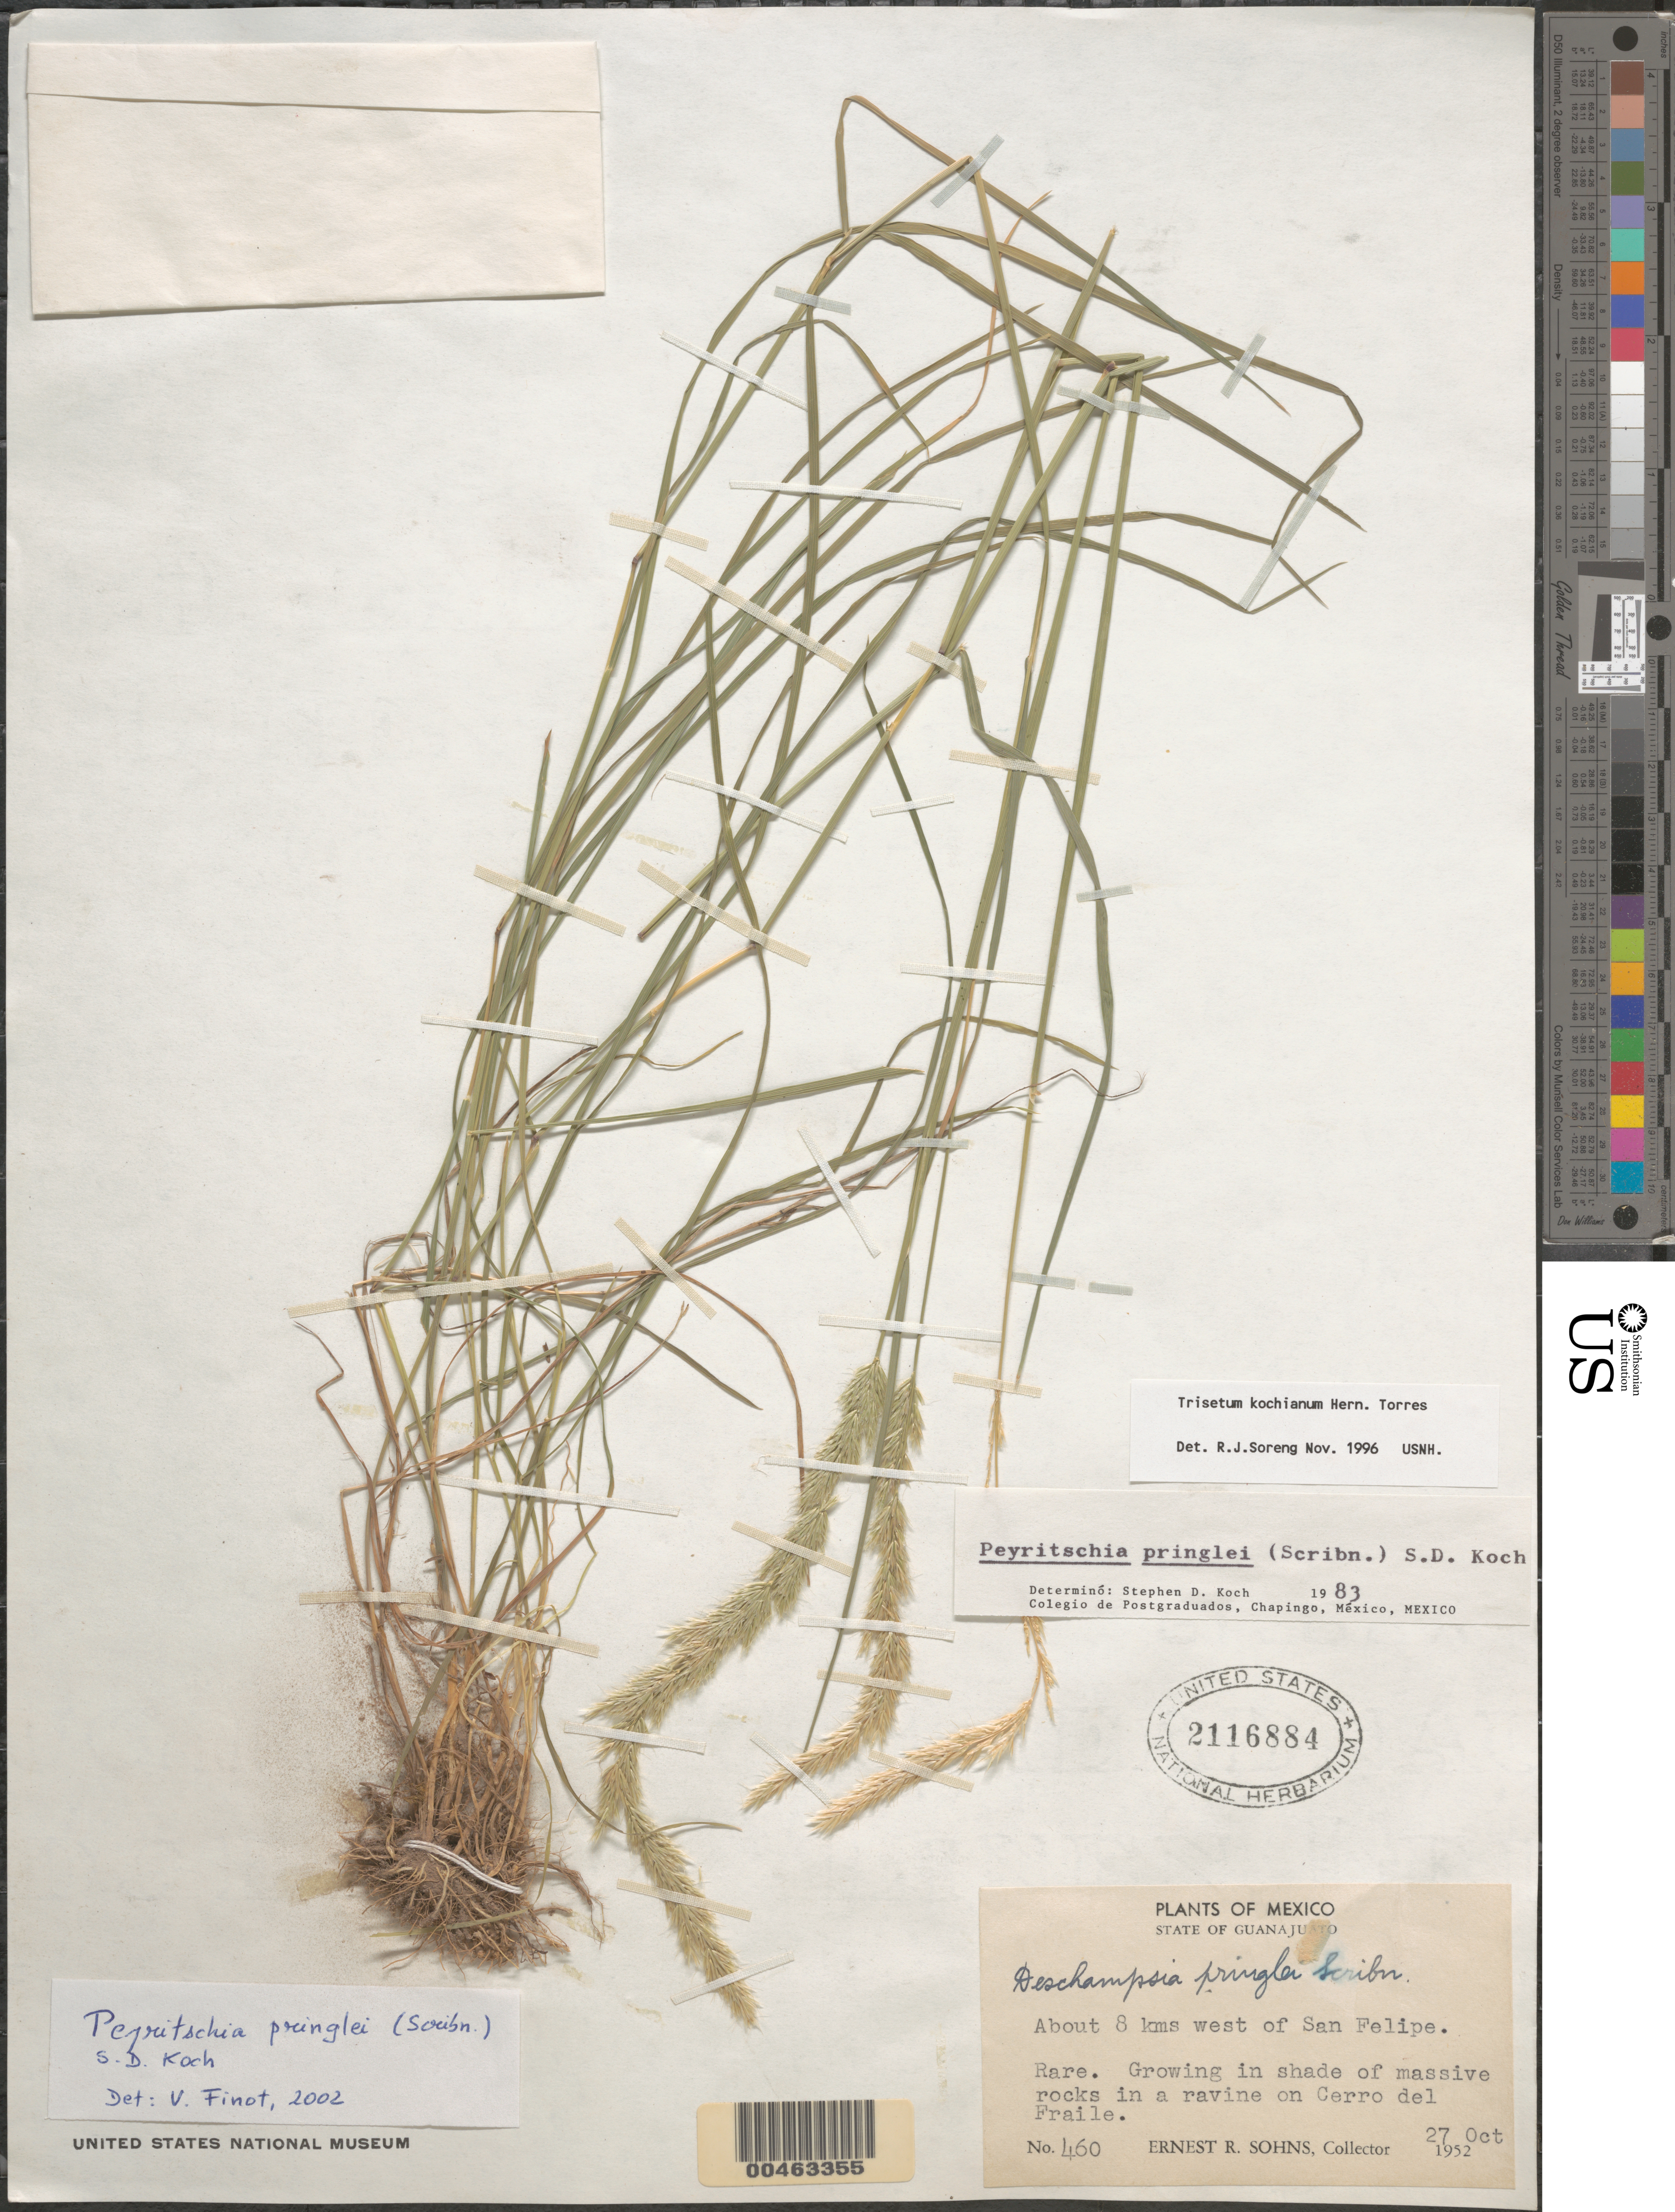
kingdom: Plantae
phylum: Tracheophyta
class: Liliopsida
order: Poales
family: Poaceae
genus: Peyritschia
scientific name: Peyritschia pringlei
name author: (Scribn.) S.D. Koch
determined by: Finot, V. L.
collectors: E. R. Sohns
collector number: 460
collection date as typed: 27 Oct 1952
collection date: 1952-10-27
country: Mexico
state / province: Guanajuato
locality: Cerro del Fraile; about 8 Km W of San Felipe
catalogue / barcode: US 2116884